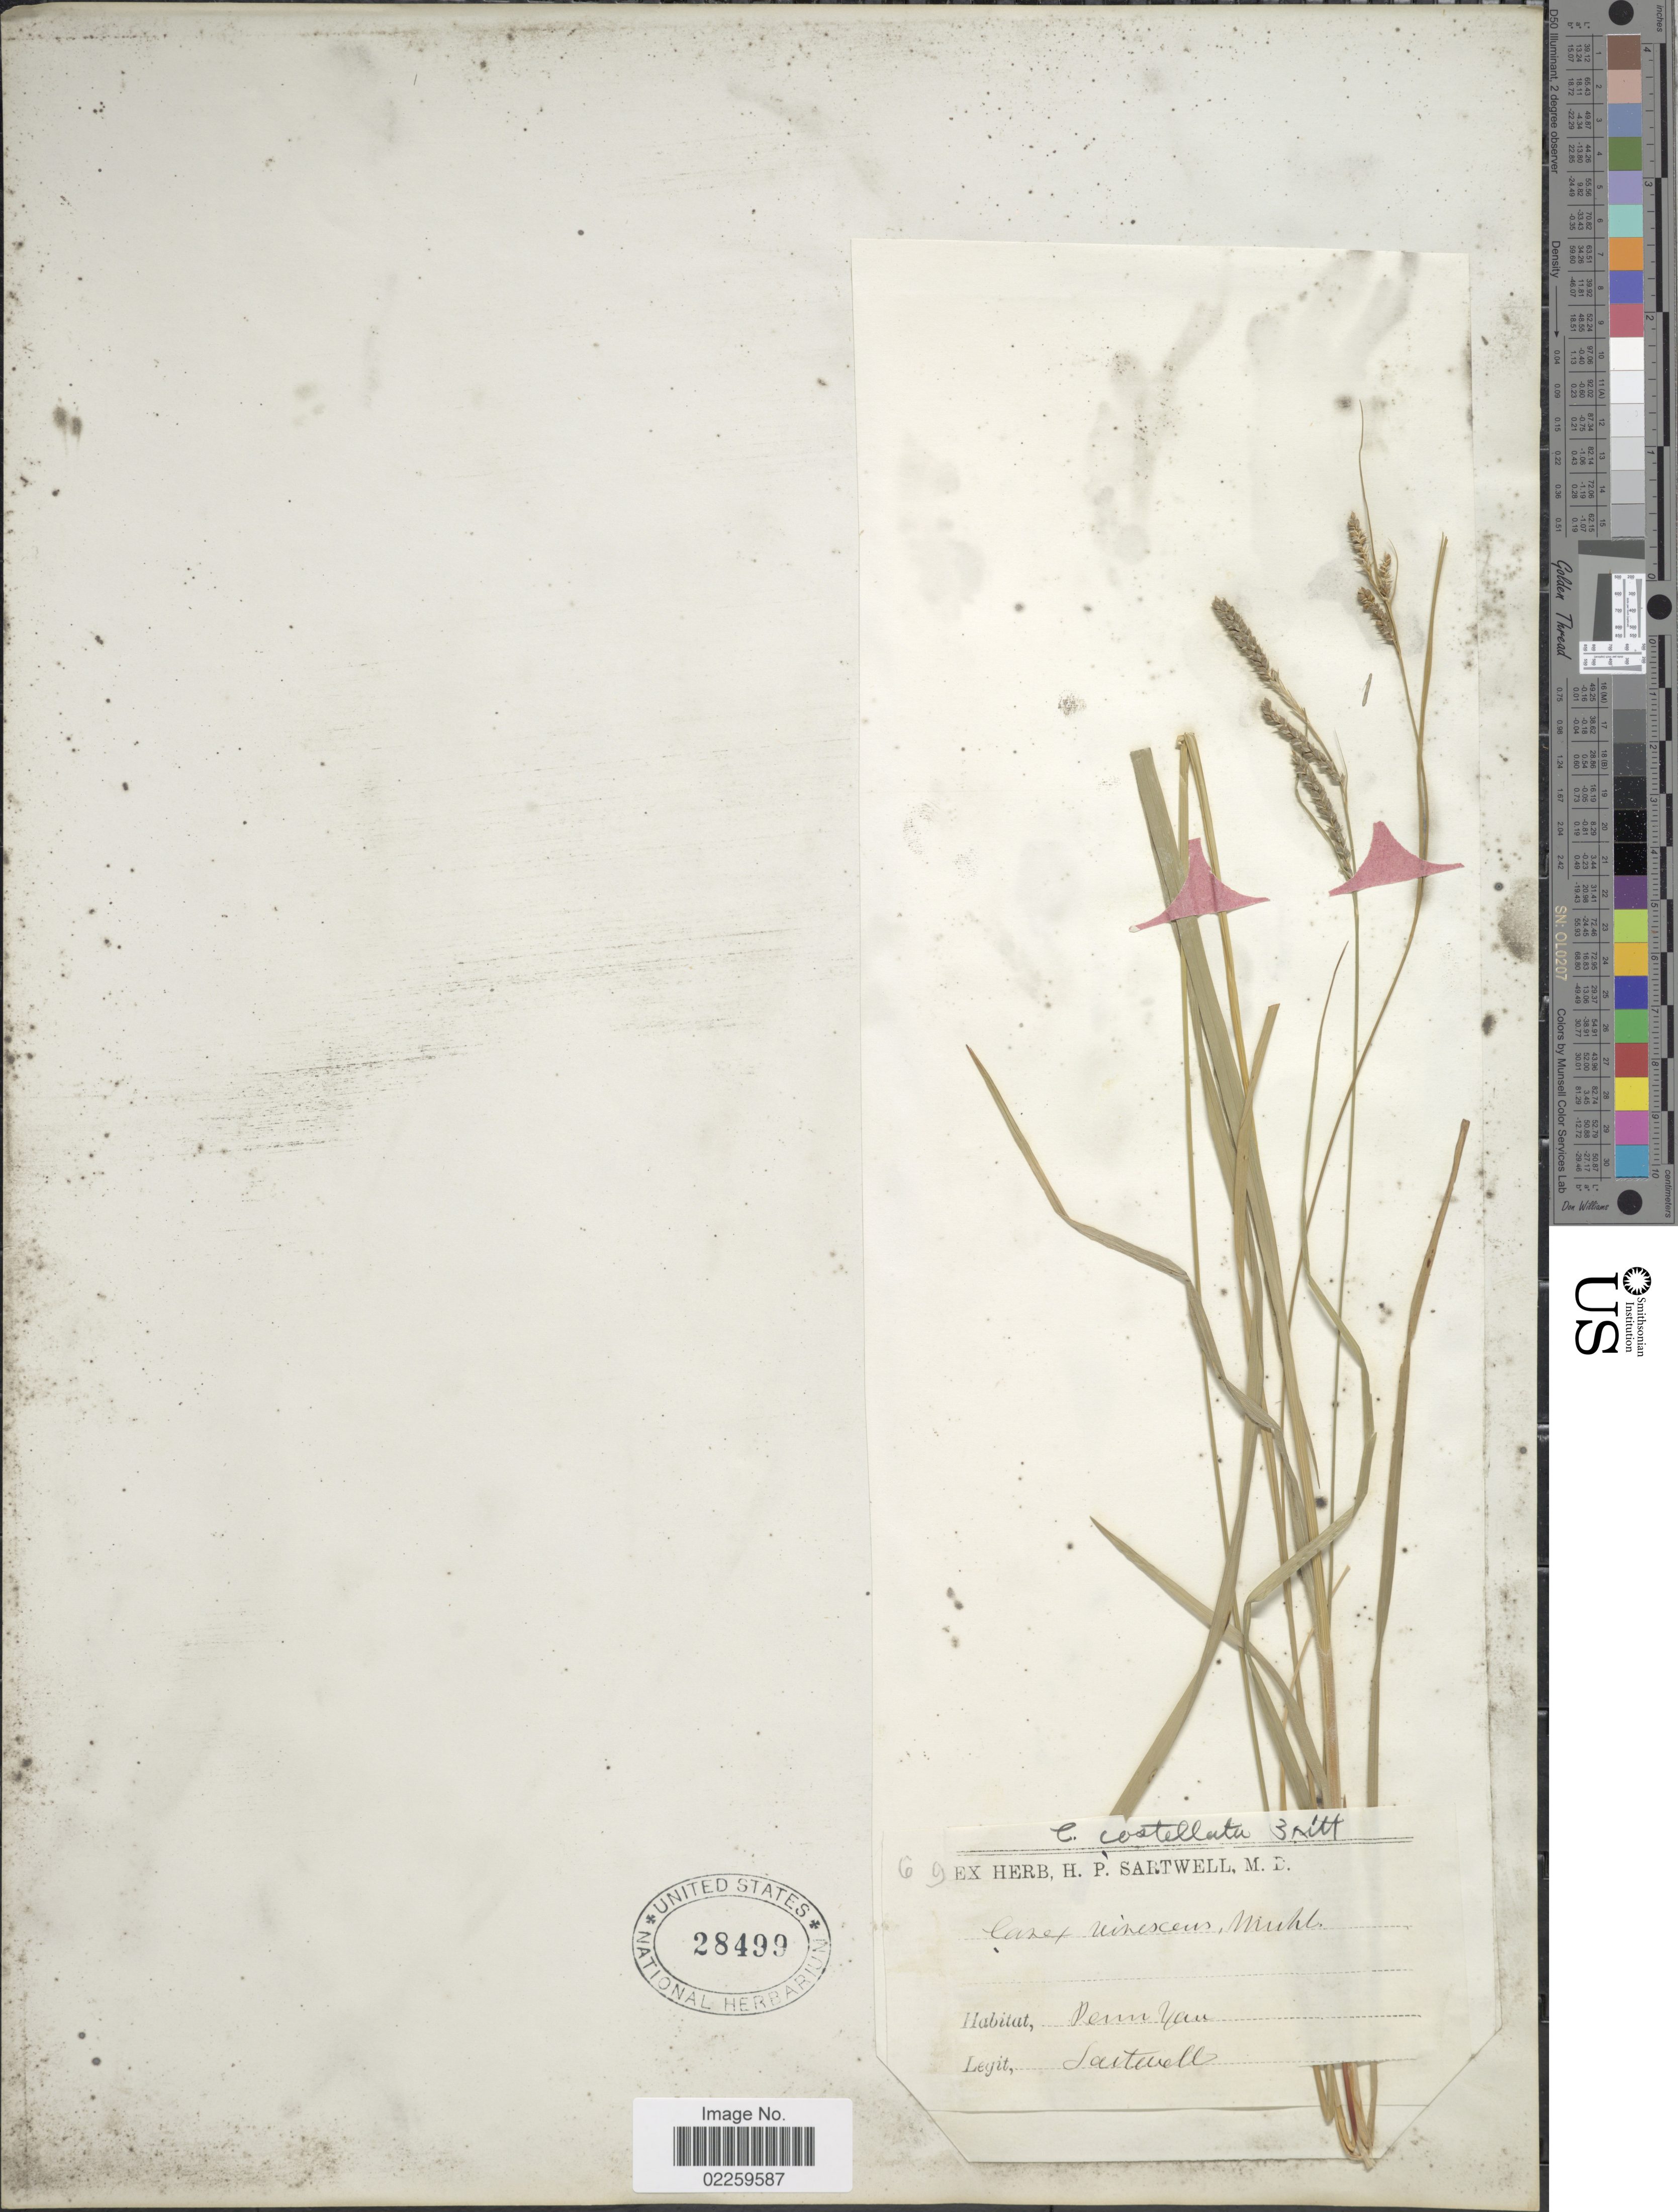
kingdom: Plantae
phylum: Tracheophyta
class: Liliopsida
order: Poales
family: Cyperaceae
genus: Carex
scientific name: Carex virescens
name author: Muhl. ex Willd.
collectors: H. P. Sartwell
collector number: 69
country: United States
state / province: New York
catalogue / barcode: US 28499